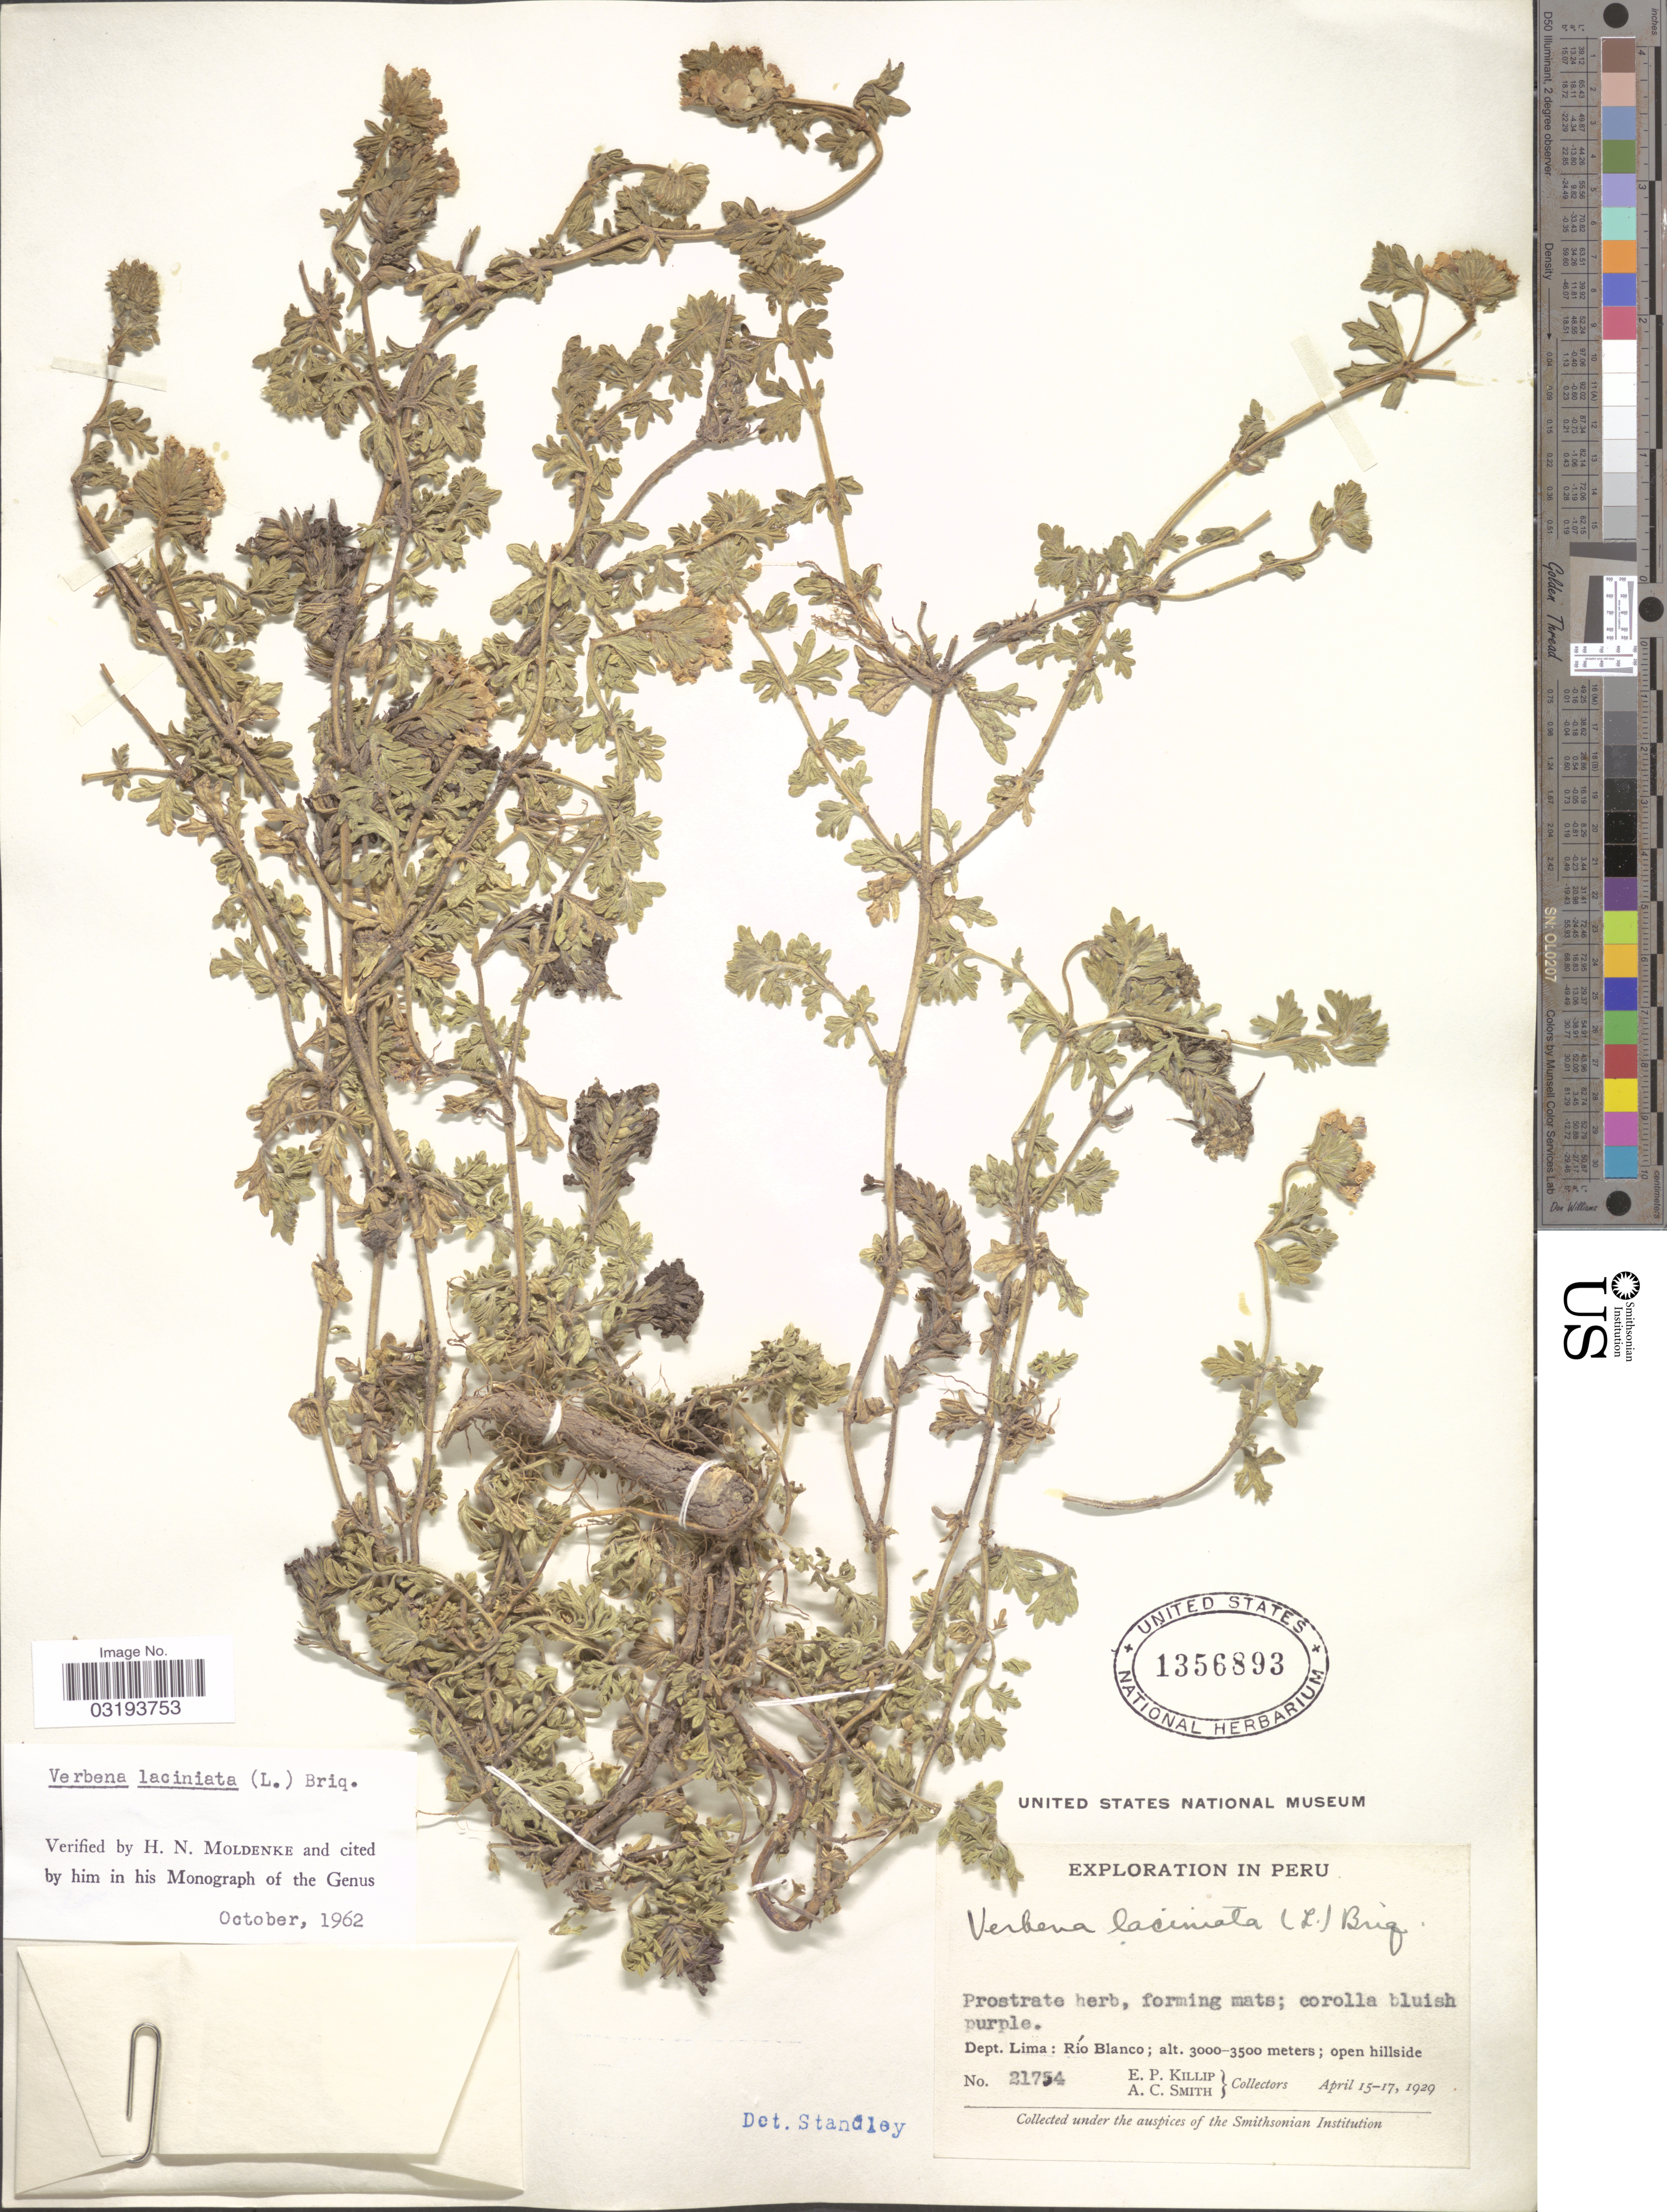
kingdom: Plantae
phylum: Tracheophyta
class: Magnoliopsida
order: Lamiales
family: Verbenaceae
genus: Verbena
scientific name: Verbena laciniata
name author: (L.) Briq.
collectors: E. P. Killip & A. C. Smith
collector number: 21754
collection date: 1929-04-15/1929-04-17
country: Peru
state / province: Lima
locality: Dept. Lima: Río Blanco.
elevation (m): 3000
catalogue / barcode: US 1356893